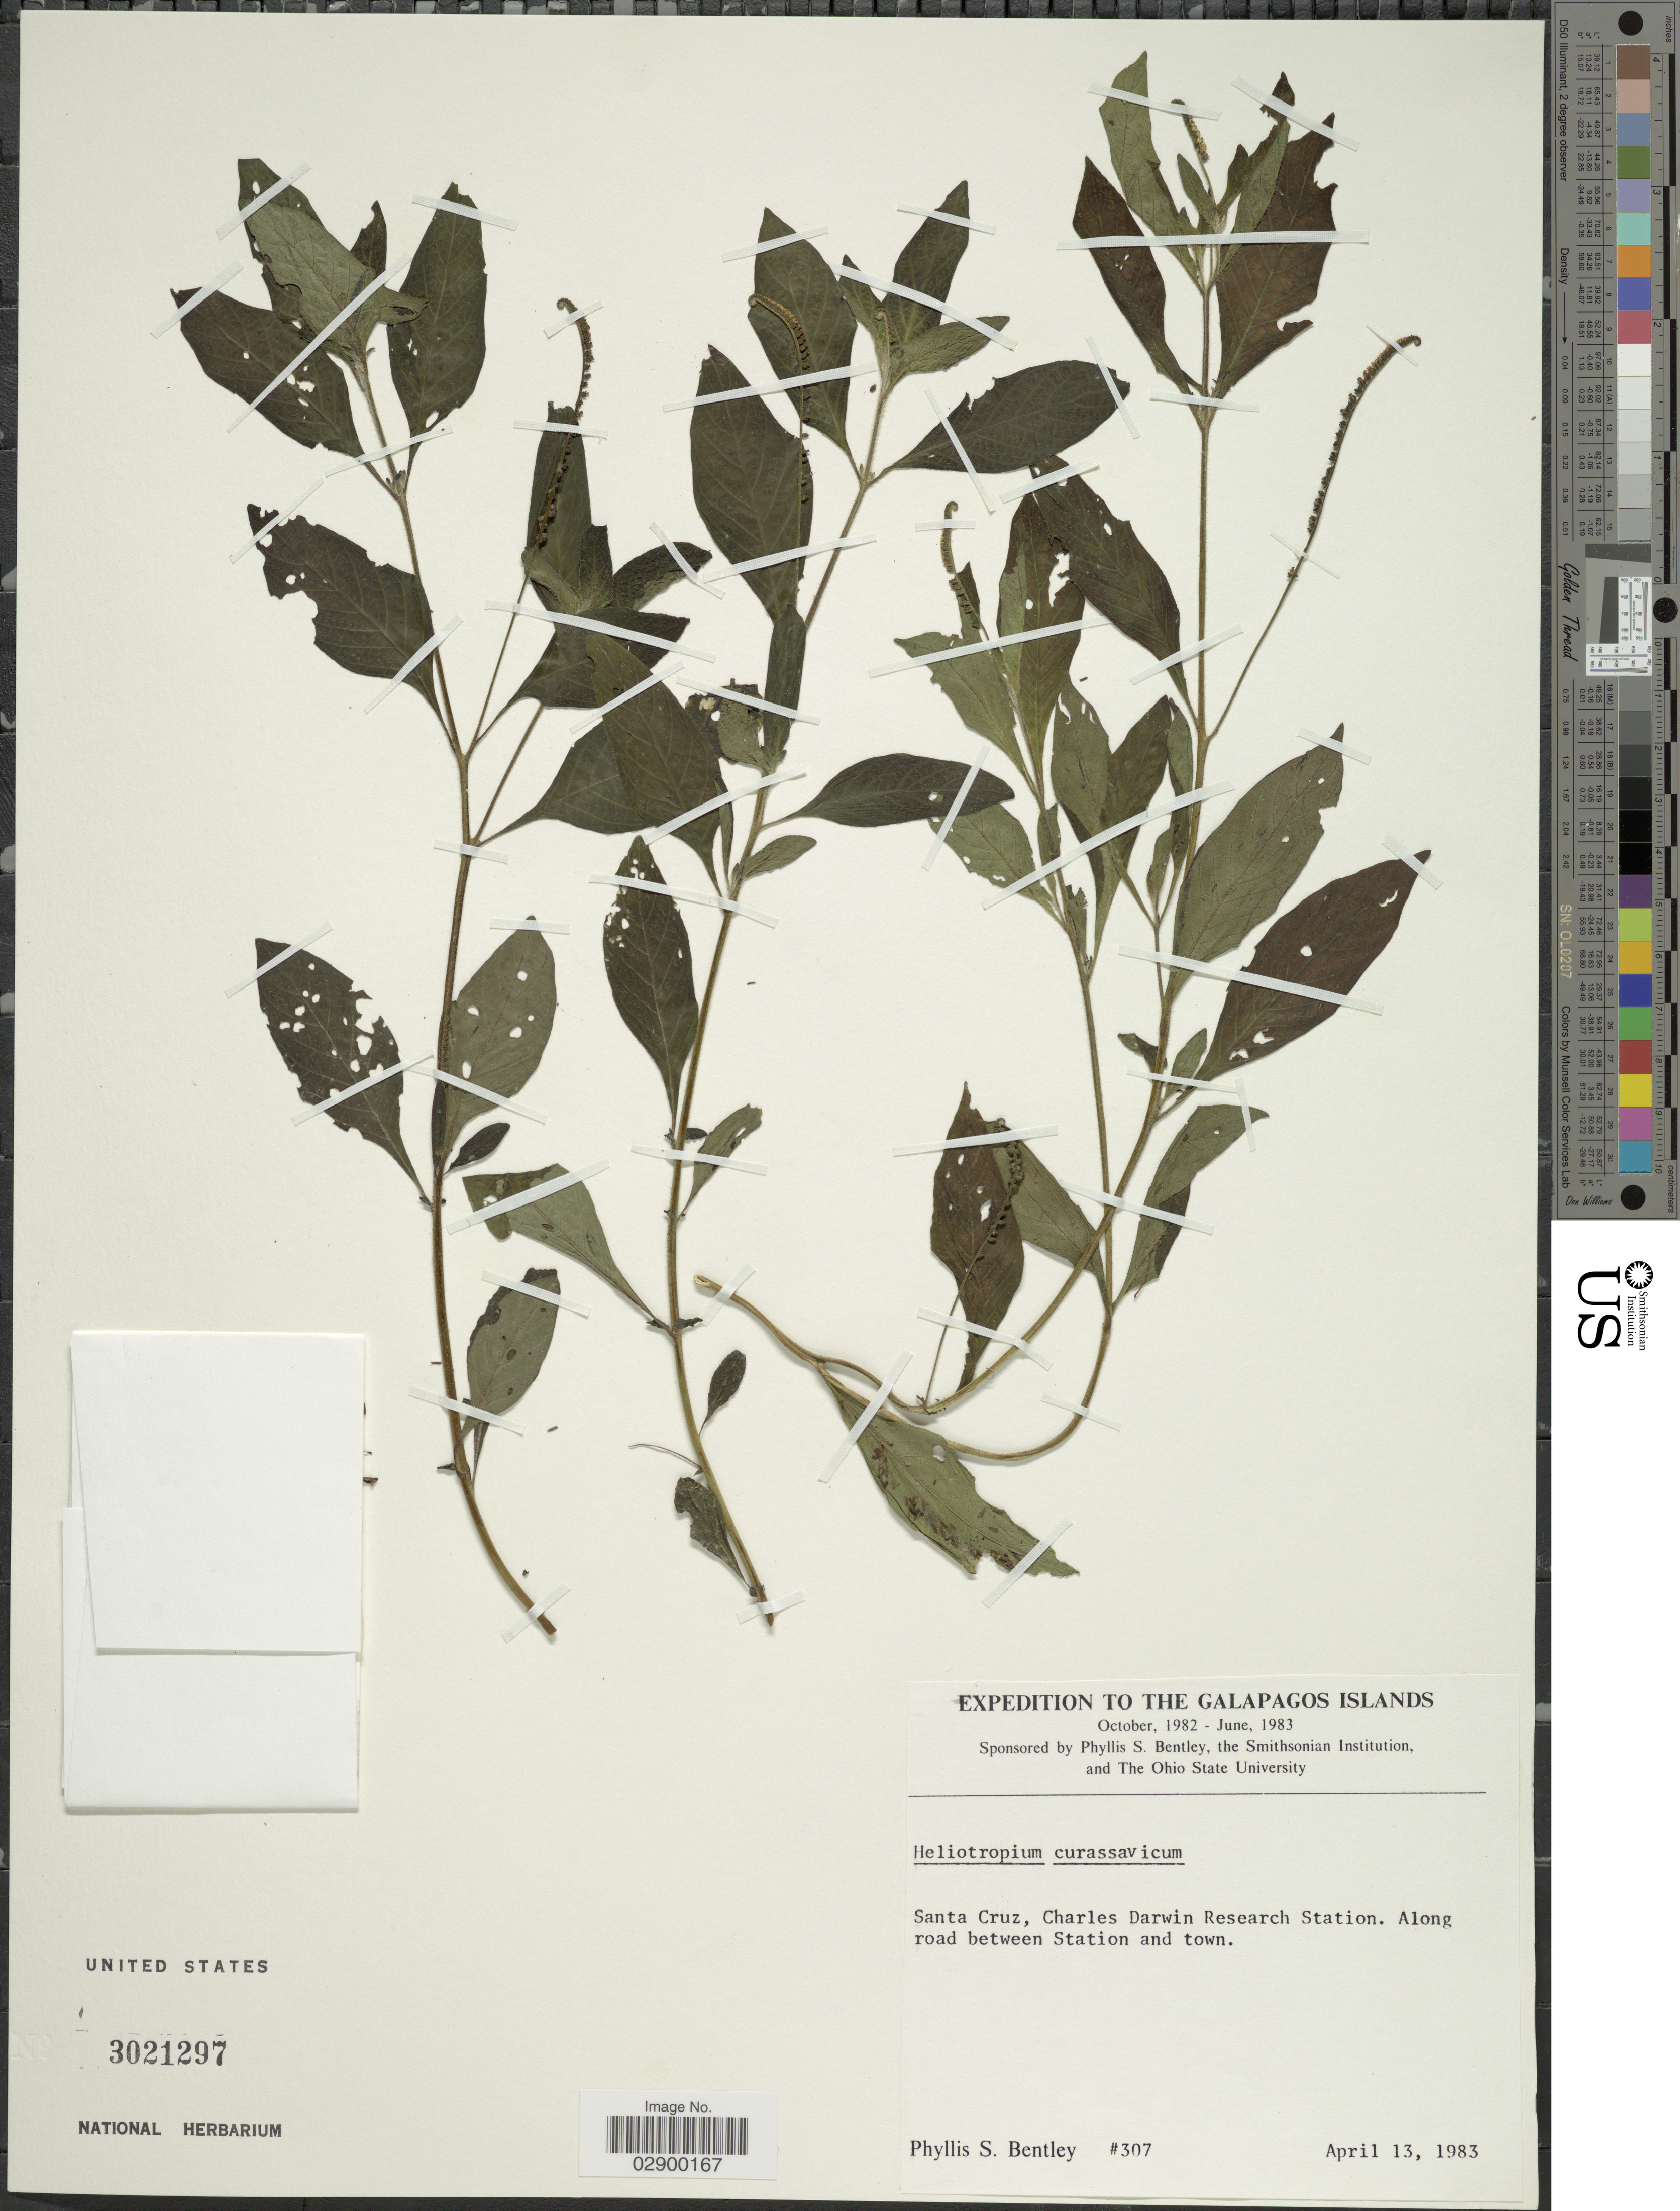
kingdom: Plantae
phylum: Tracheophyta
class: Magnoliopsida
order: Boraginales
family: Heliotropiaceae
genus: Heliotropium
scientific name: Heliotropium curassavicum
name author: L.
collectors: P. S. Bentley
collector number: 307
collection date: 1983-04-13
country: Ecuador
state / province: Colón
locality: The Galapagos Islands, Santa Cruz, Charles Darwin Research Station, Along road between Station and town.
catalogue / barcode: US 3021297